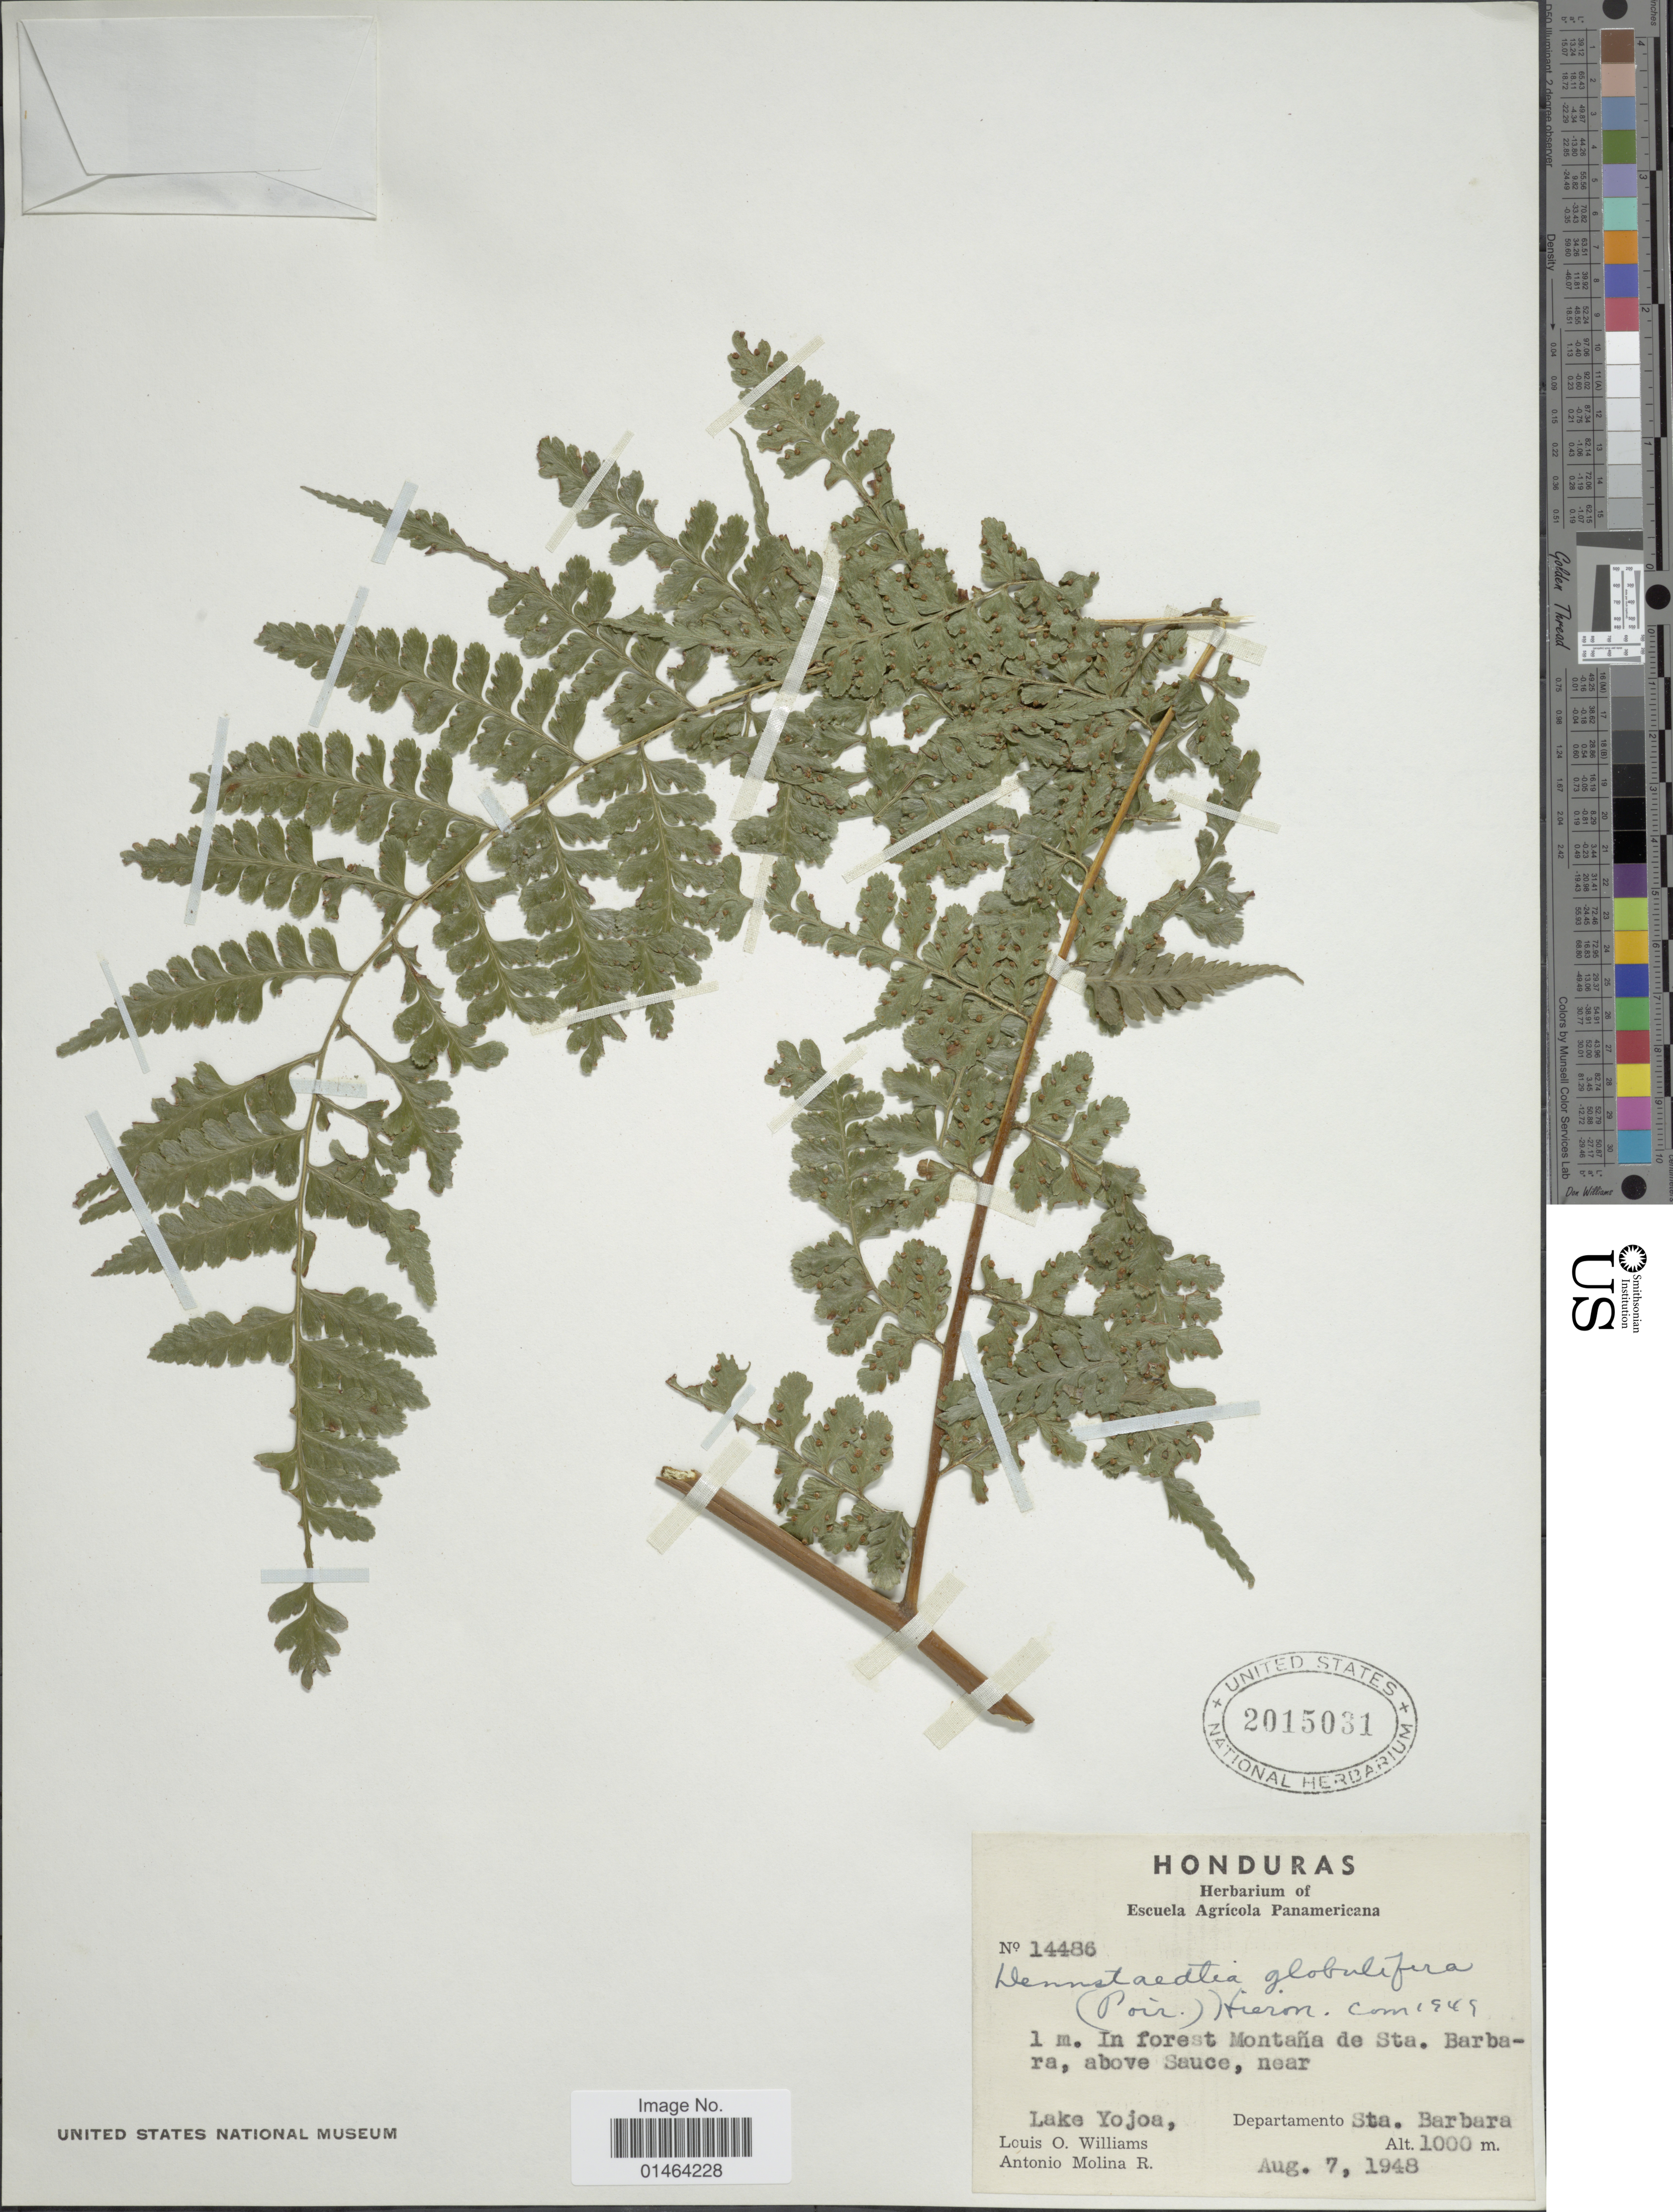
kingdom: Plantae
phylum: Tracheophyta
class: Polypodiopsida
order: Polypodiales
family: Dennstaedtiaceae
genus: Dennstaedtia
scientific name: Dennstaedtia globulifera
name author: (Poir.) Hieron.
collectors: L. O. Williams & A. Molina R.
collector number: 14486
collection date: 1948-08-07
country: Honduras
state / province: Santa Bárbara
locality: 1 m. In forest Montaña de Sta. Barbara, above Sauce, near Lake Yojoa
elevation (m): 1000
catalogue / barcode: US 2015031